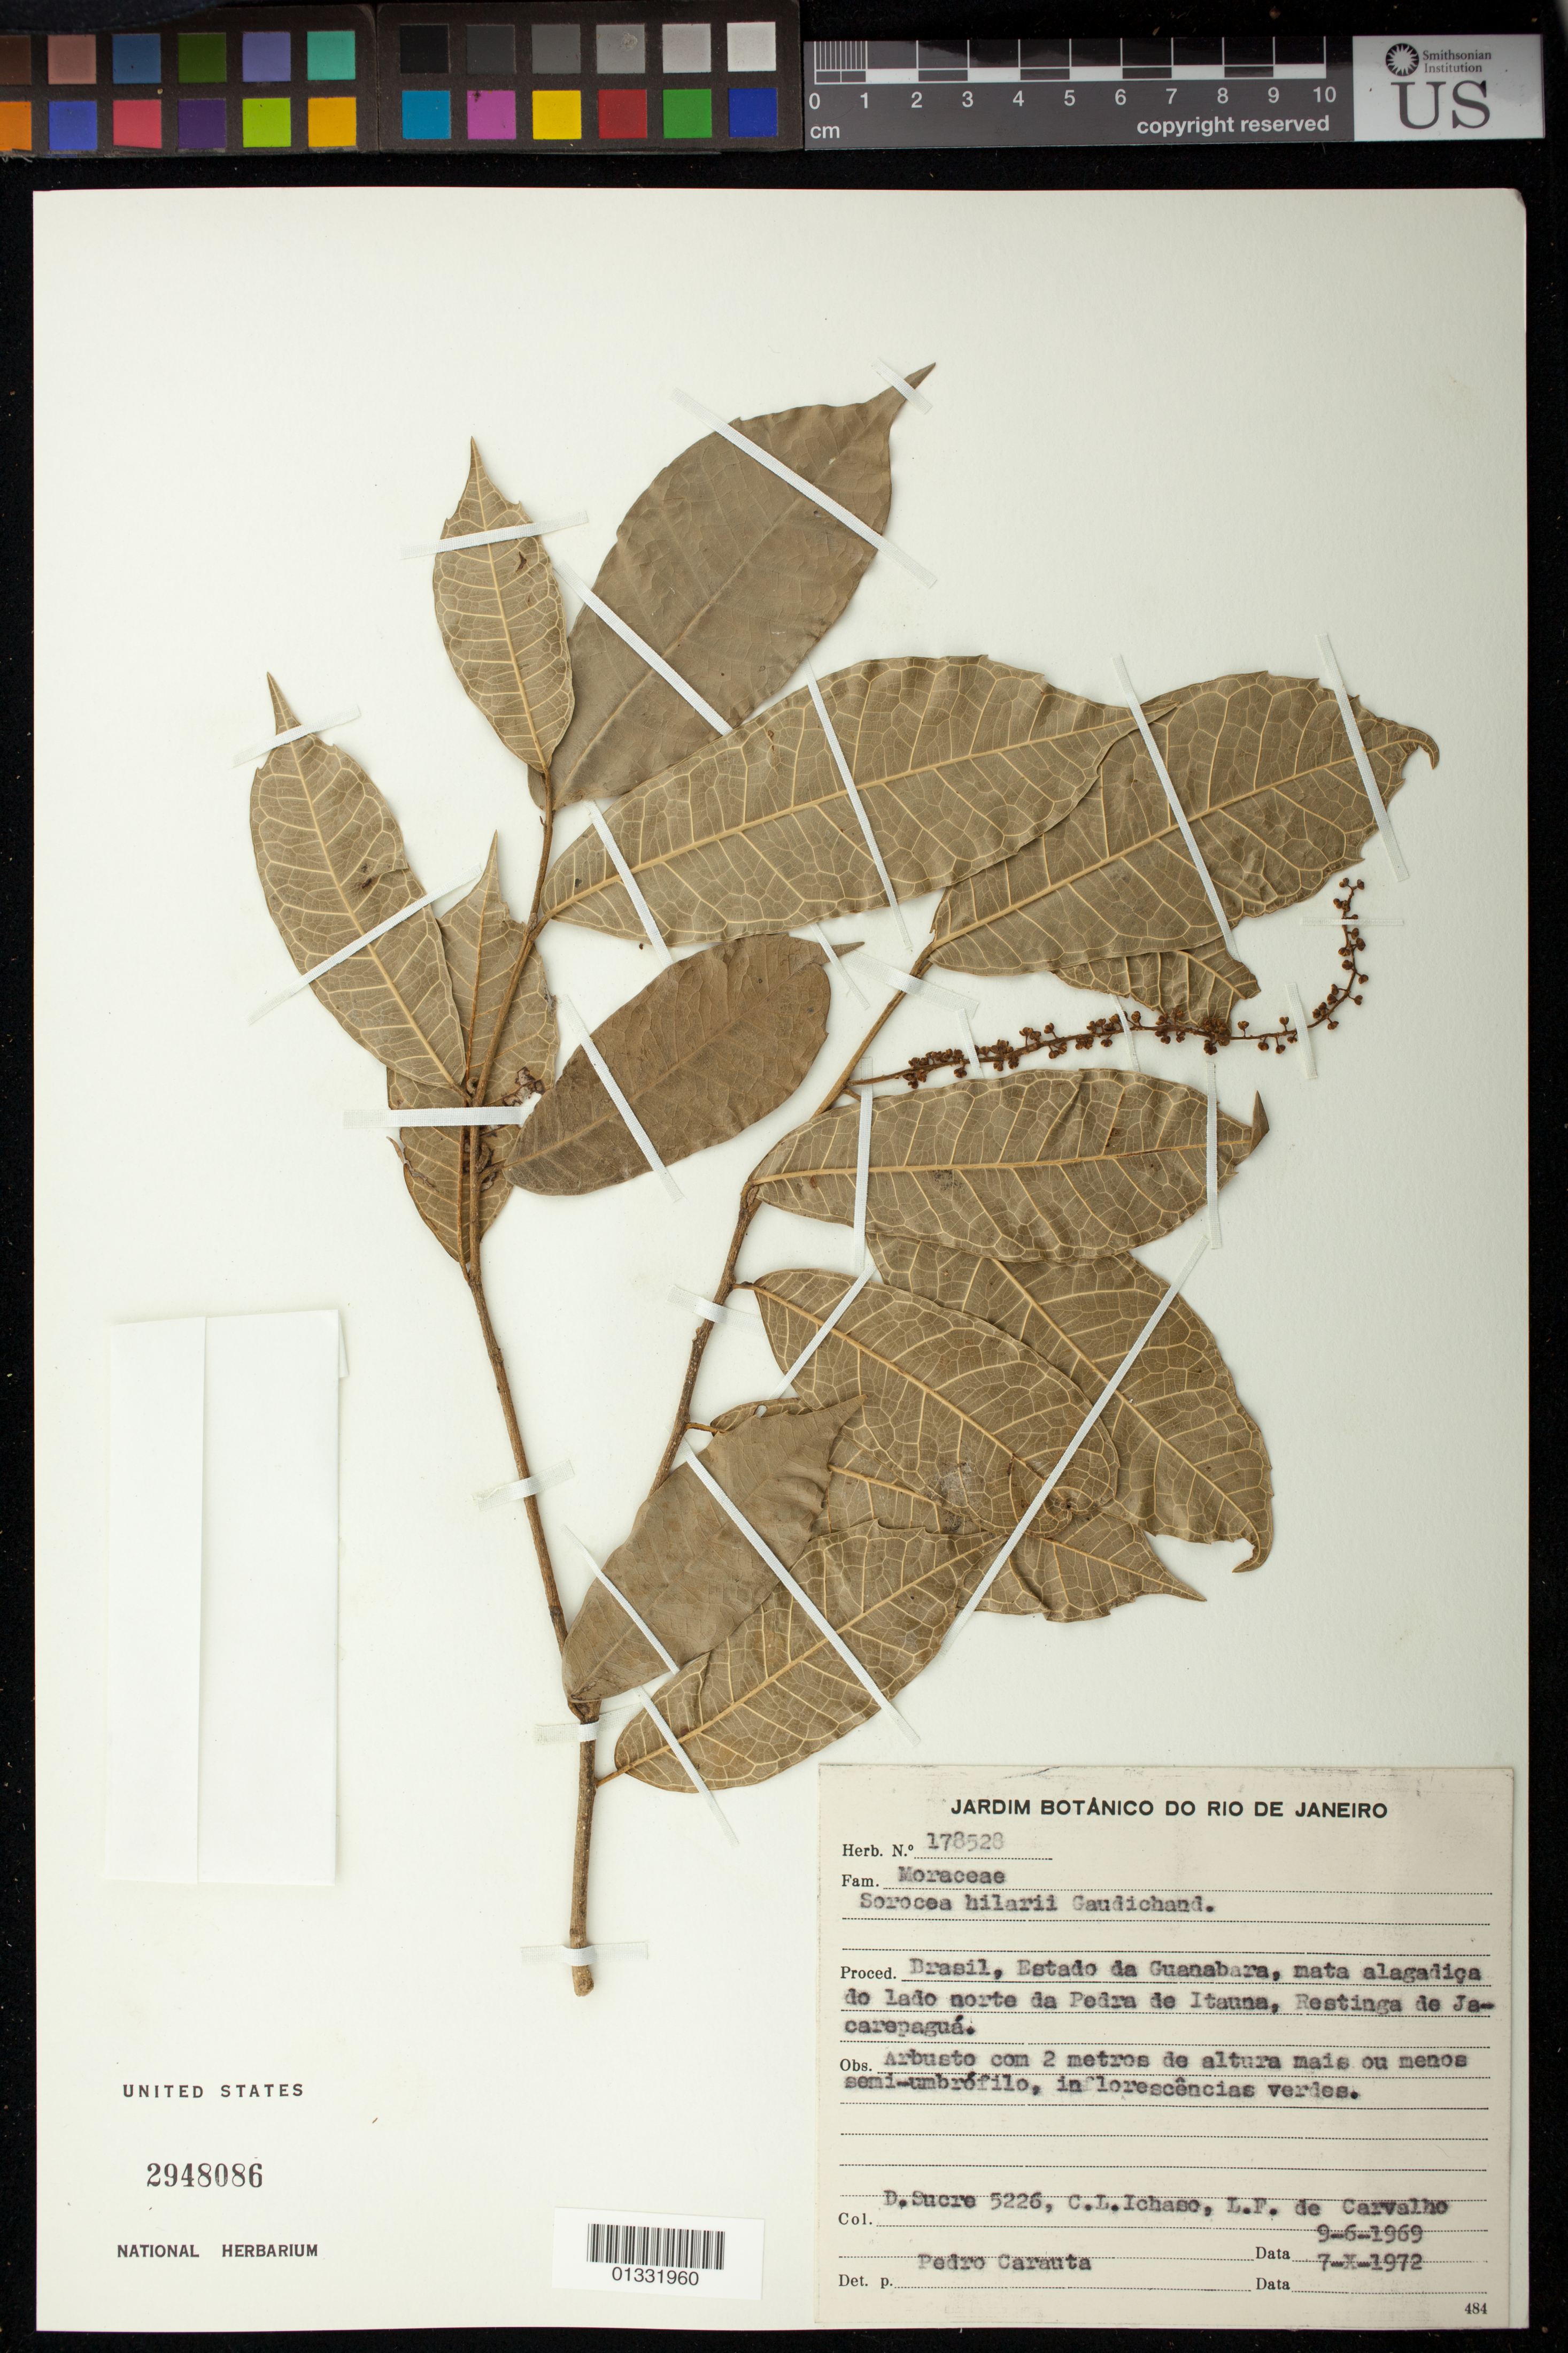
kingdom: Plantae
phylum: Tracheophyta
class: Magnoliopsida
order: Rosales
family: Moraceae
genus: Sorocea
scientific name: Sorocea hilarii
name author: Gaudich.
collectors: D. Sucre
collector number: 5226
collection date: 1969-06-09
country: Brazil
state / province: Rio de Janeiro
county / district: Rio de Janeiro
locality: Lado norte da Pedra de Itauna, Restinga de Jacarepaguá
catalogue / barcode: US 2948086